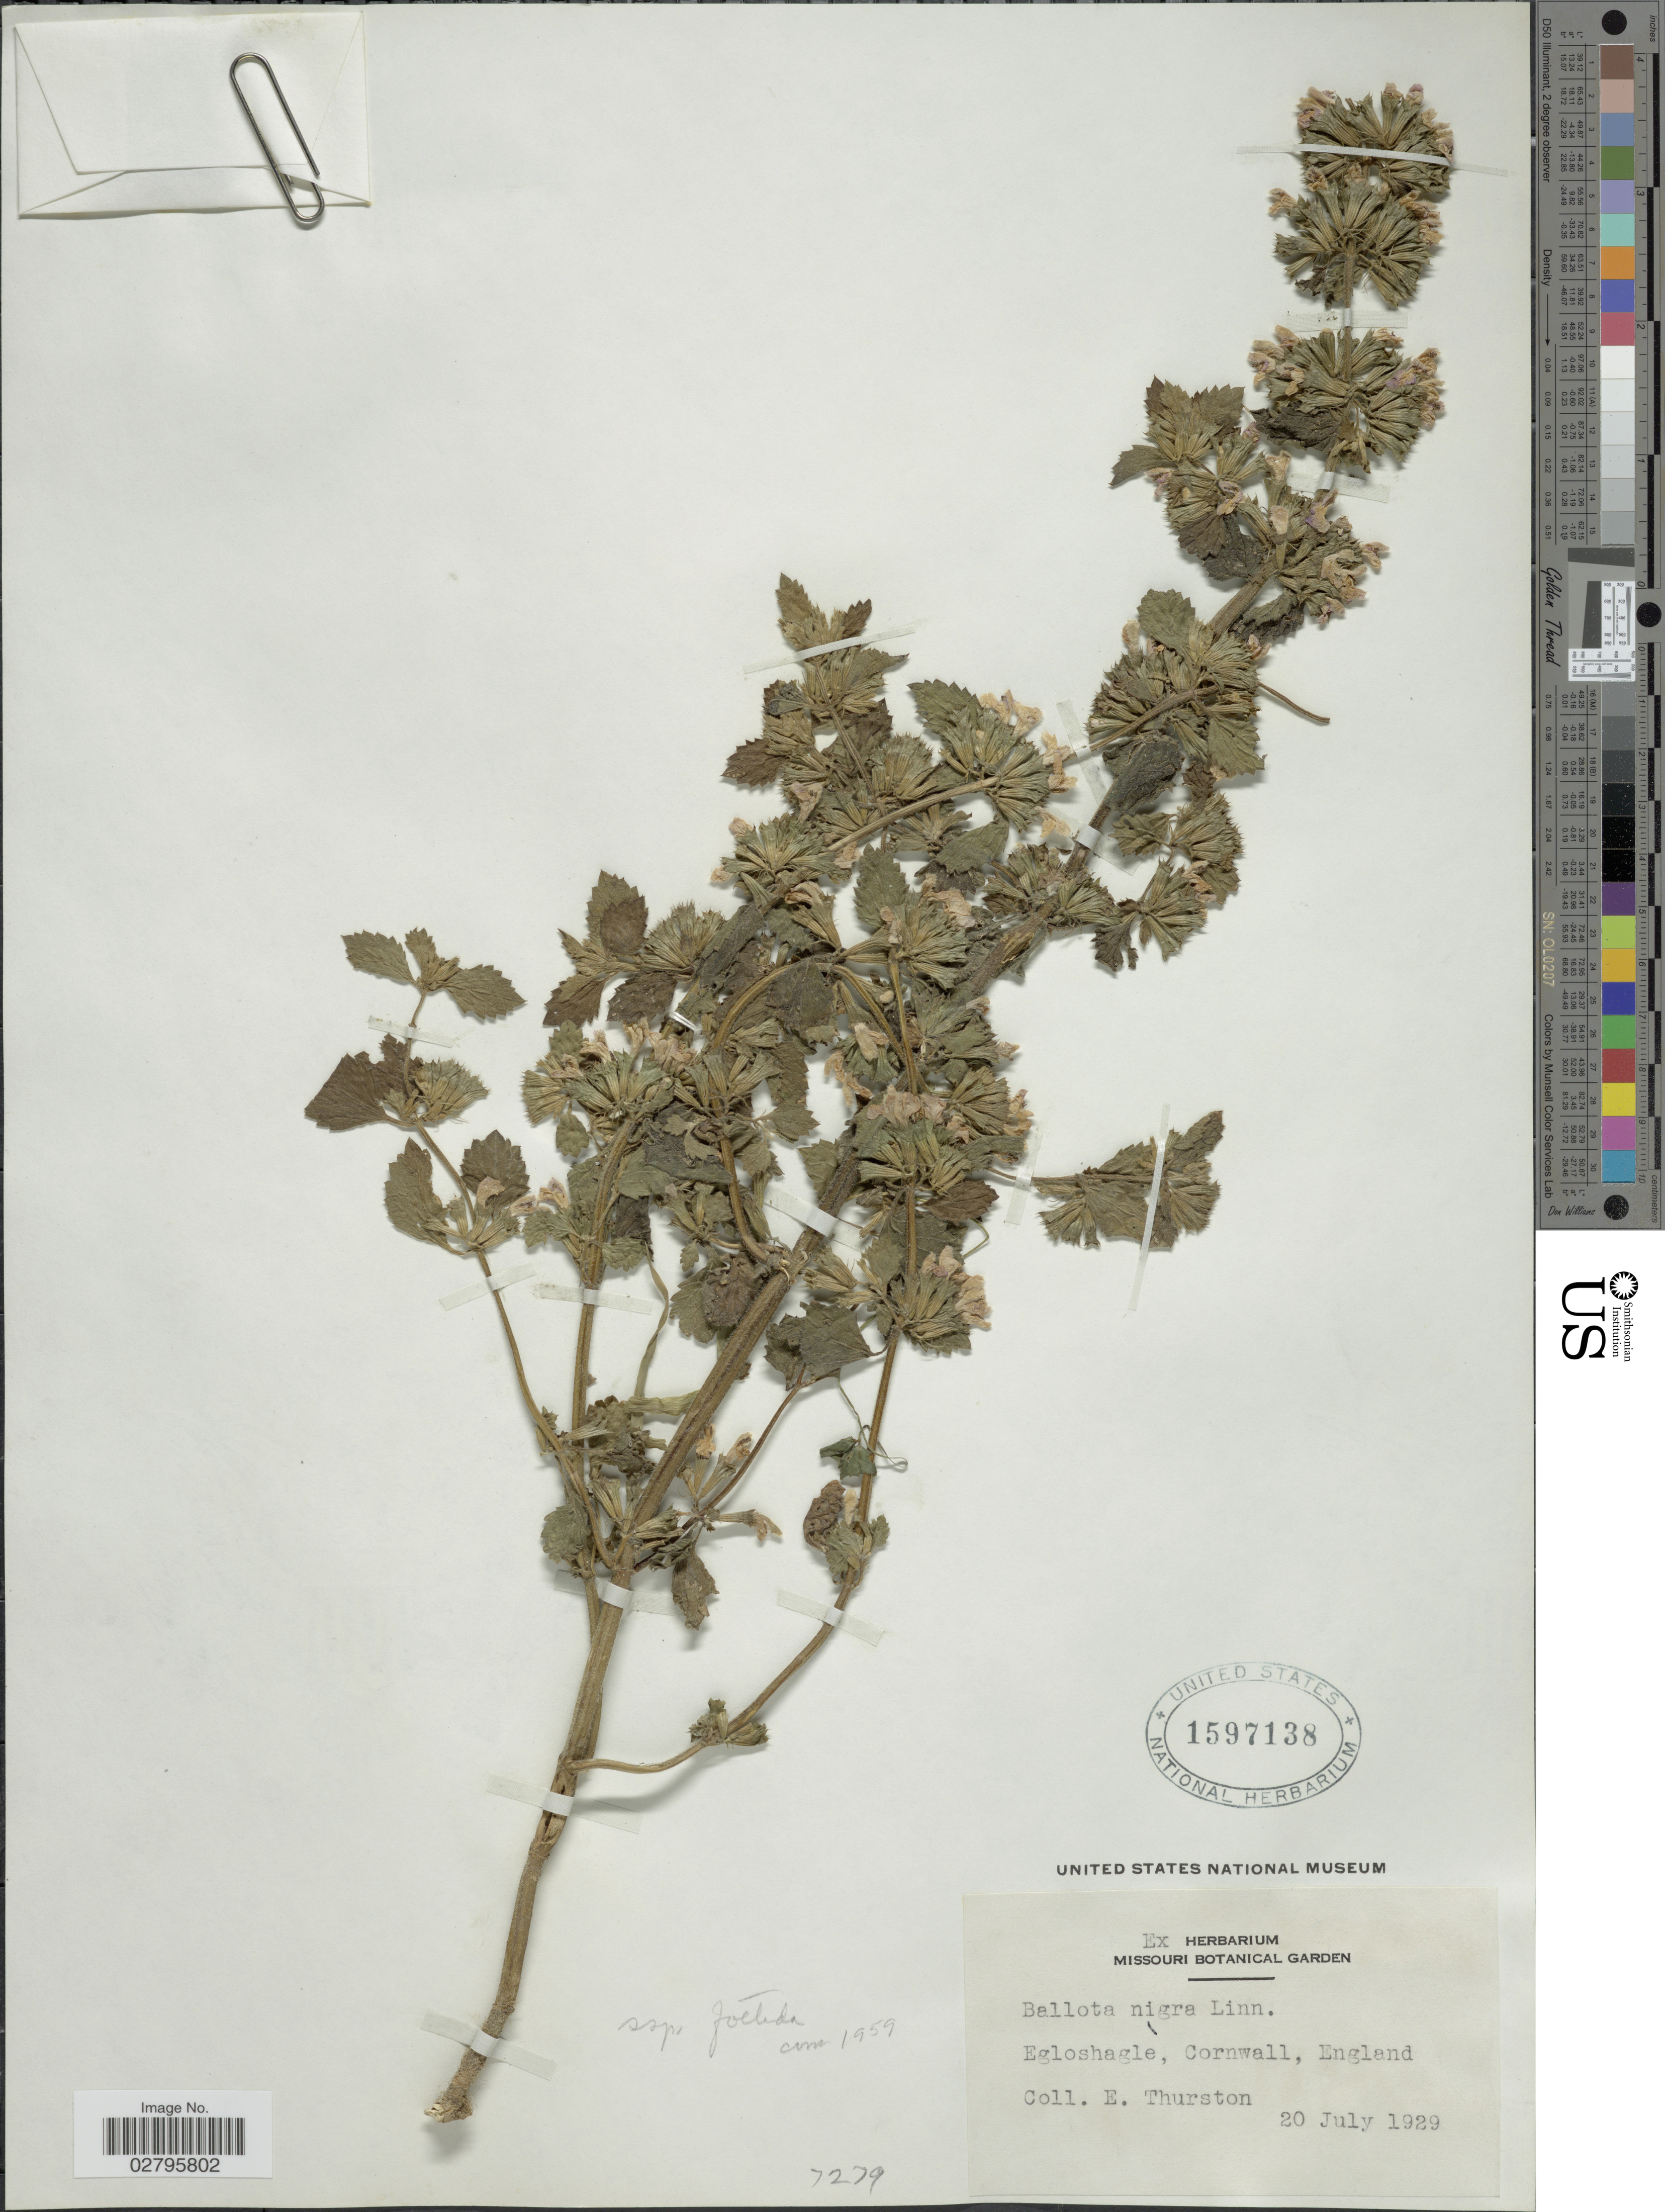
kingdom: Plantae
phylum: Tracheophyta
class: Magnoliopsida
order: Lamiales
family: Lamiaceae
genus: Ballota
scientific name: Ballota nigra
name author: L.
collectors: E. Thurston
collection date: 1929-07-20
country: United Kingdom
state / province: England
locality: Egloshagle, Cornwall, England.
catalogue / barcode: US 1597138